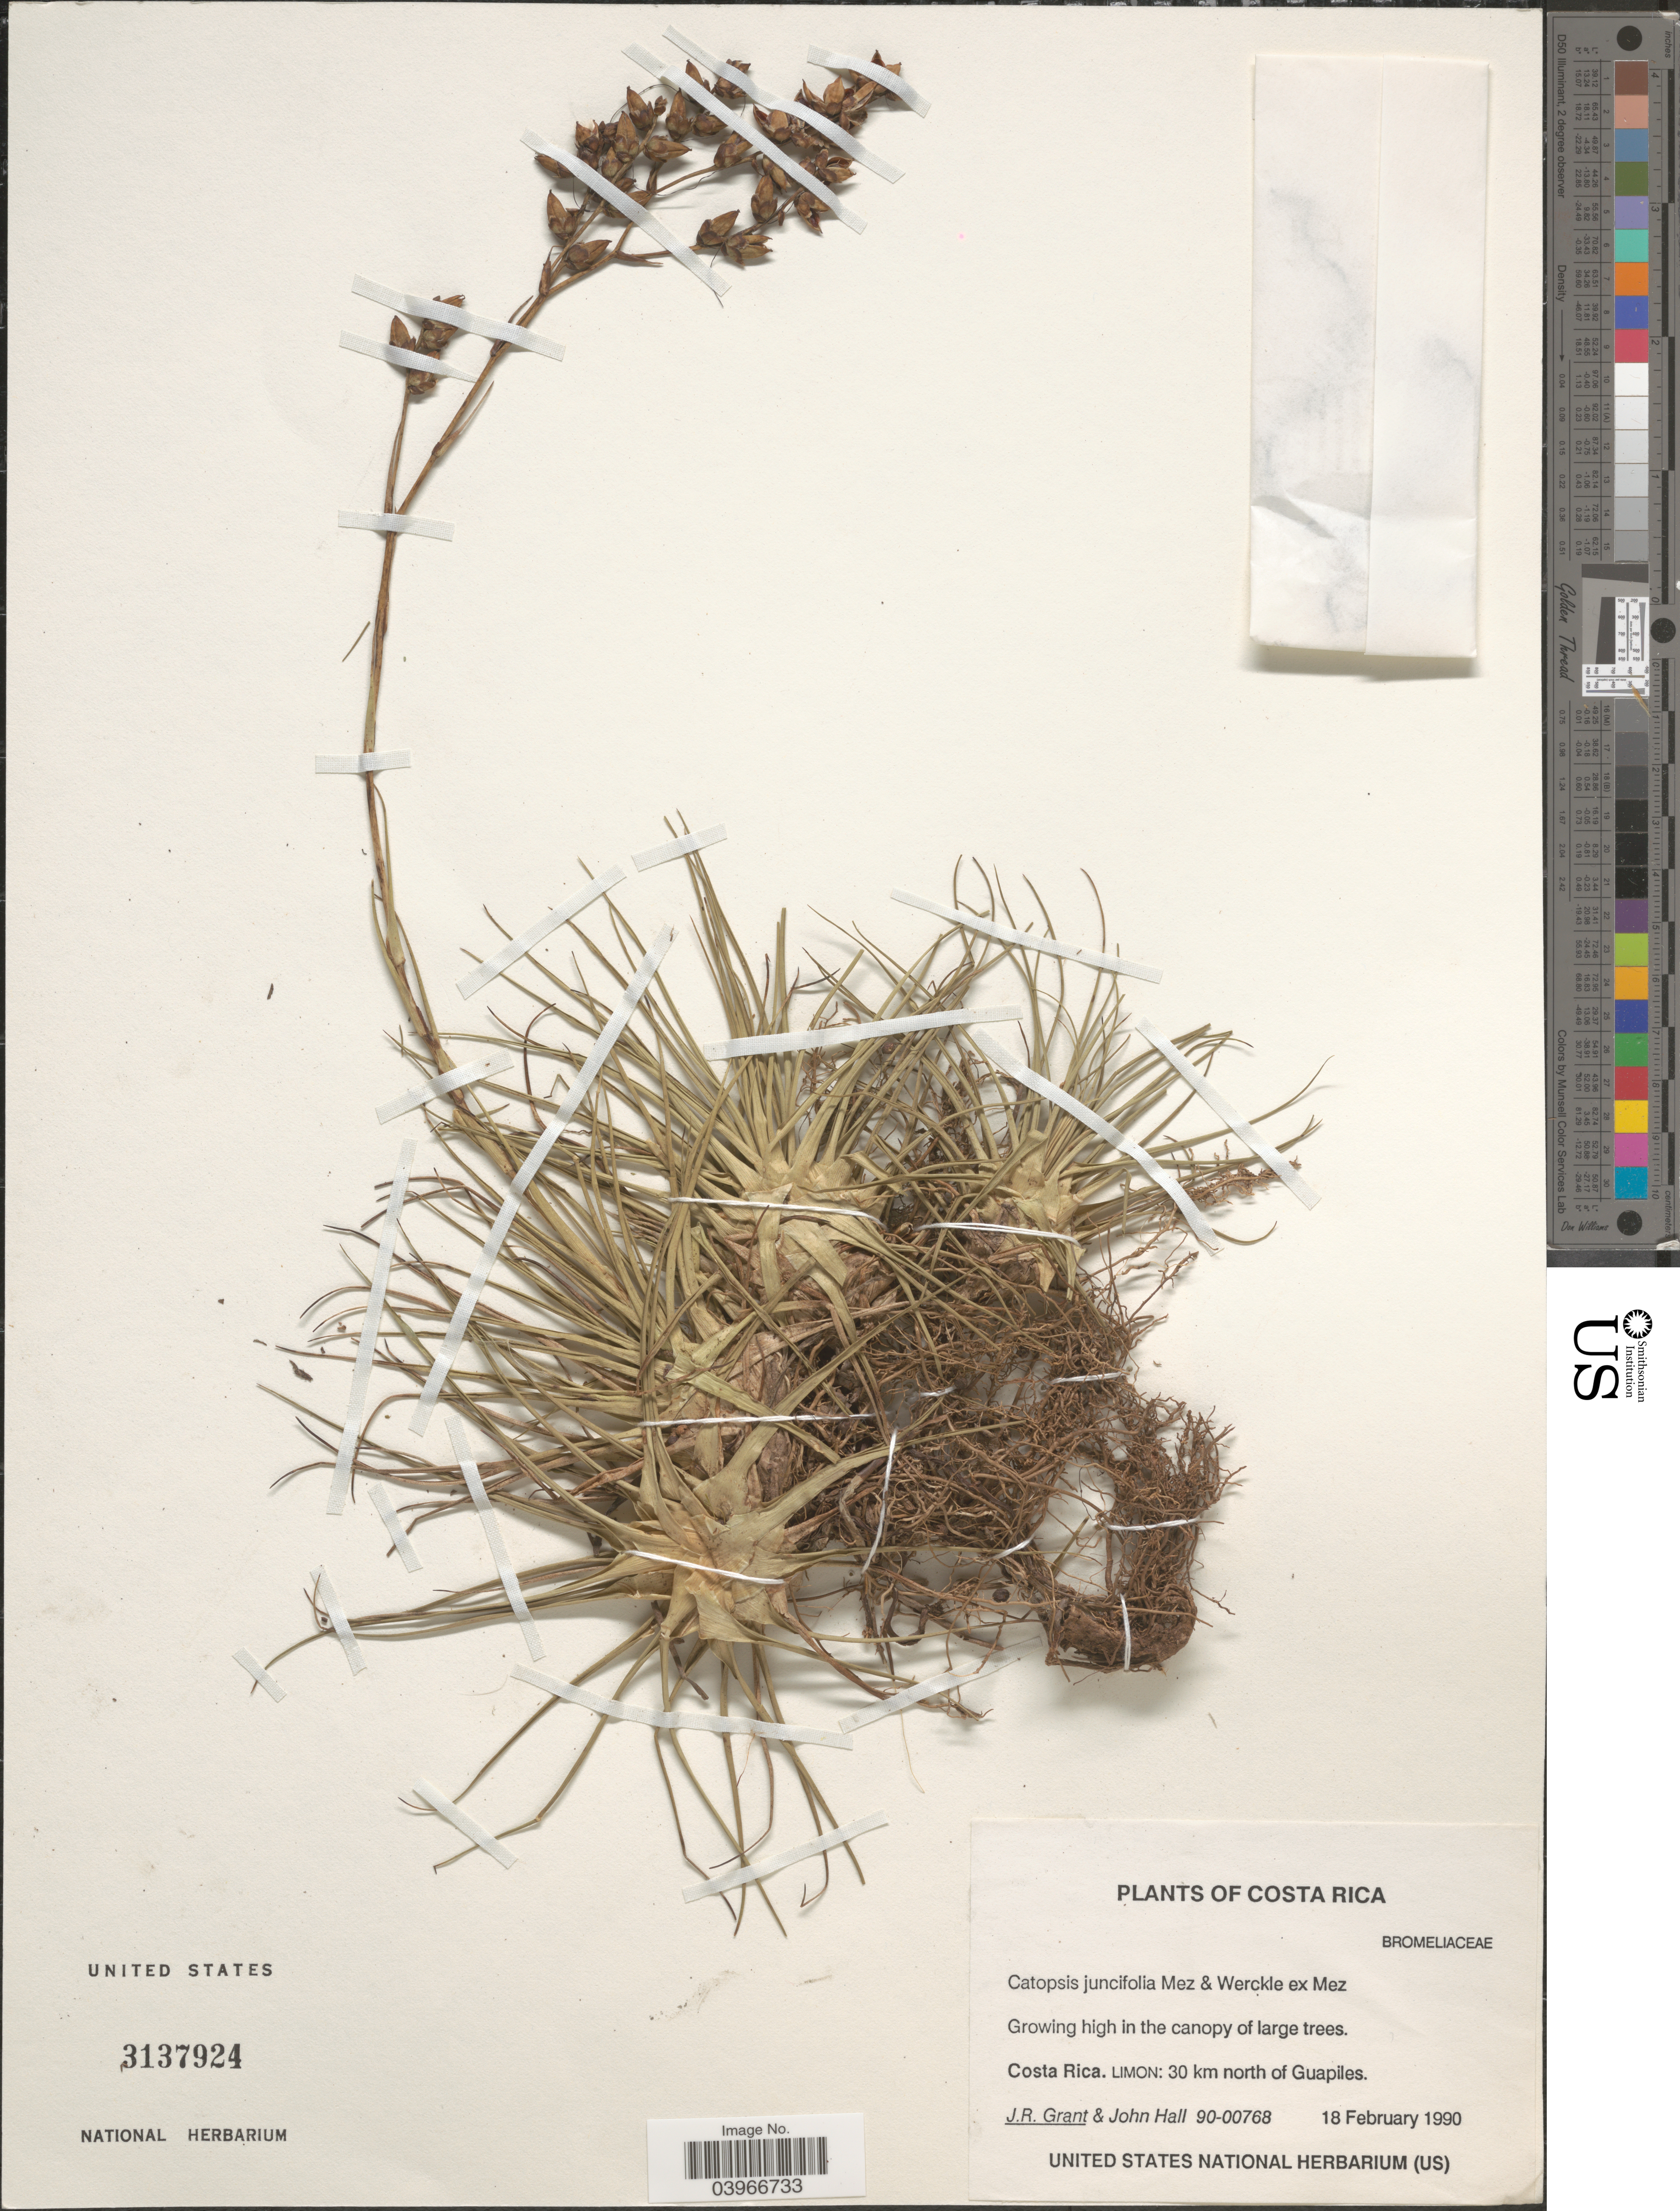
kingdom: Plantae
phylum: Tracheophyta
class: Liliopsida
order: Poales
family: Bromeliaceae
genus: Catopsis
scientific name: Catopsis juncifolia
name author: Mez & Wercklé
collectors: J. Grant & J. Hall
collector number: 90-00768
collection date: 1990-02-18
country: Costa Rica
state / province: Limón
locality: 30 km north of Guapiles.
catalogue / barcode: US 3137924